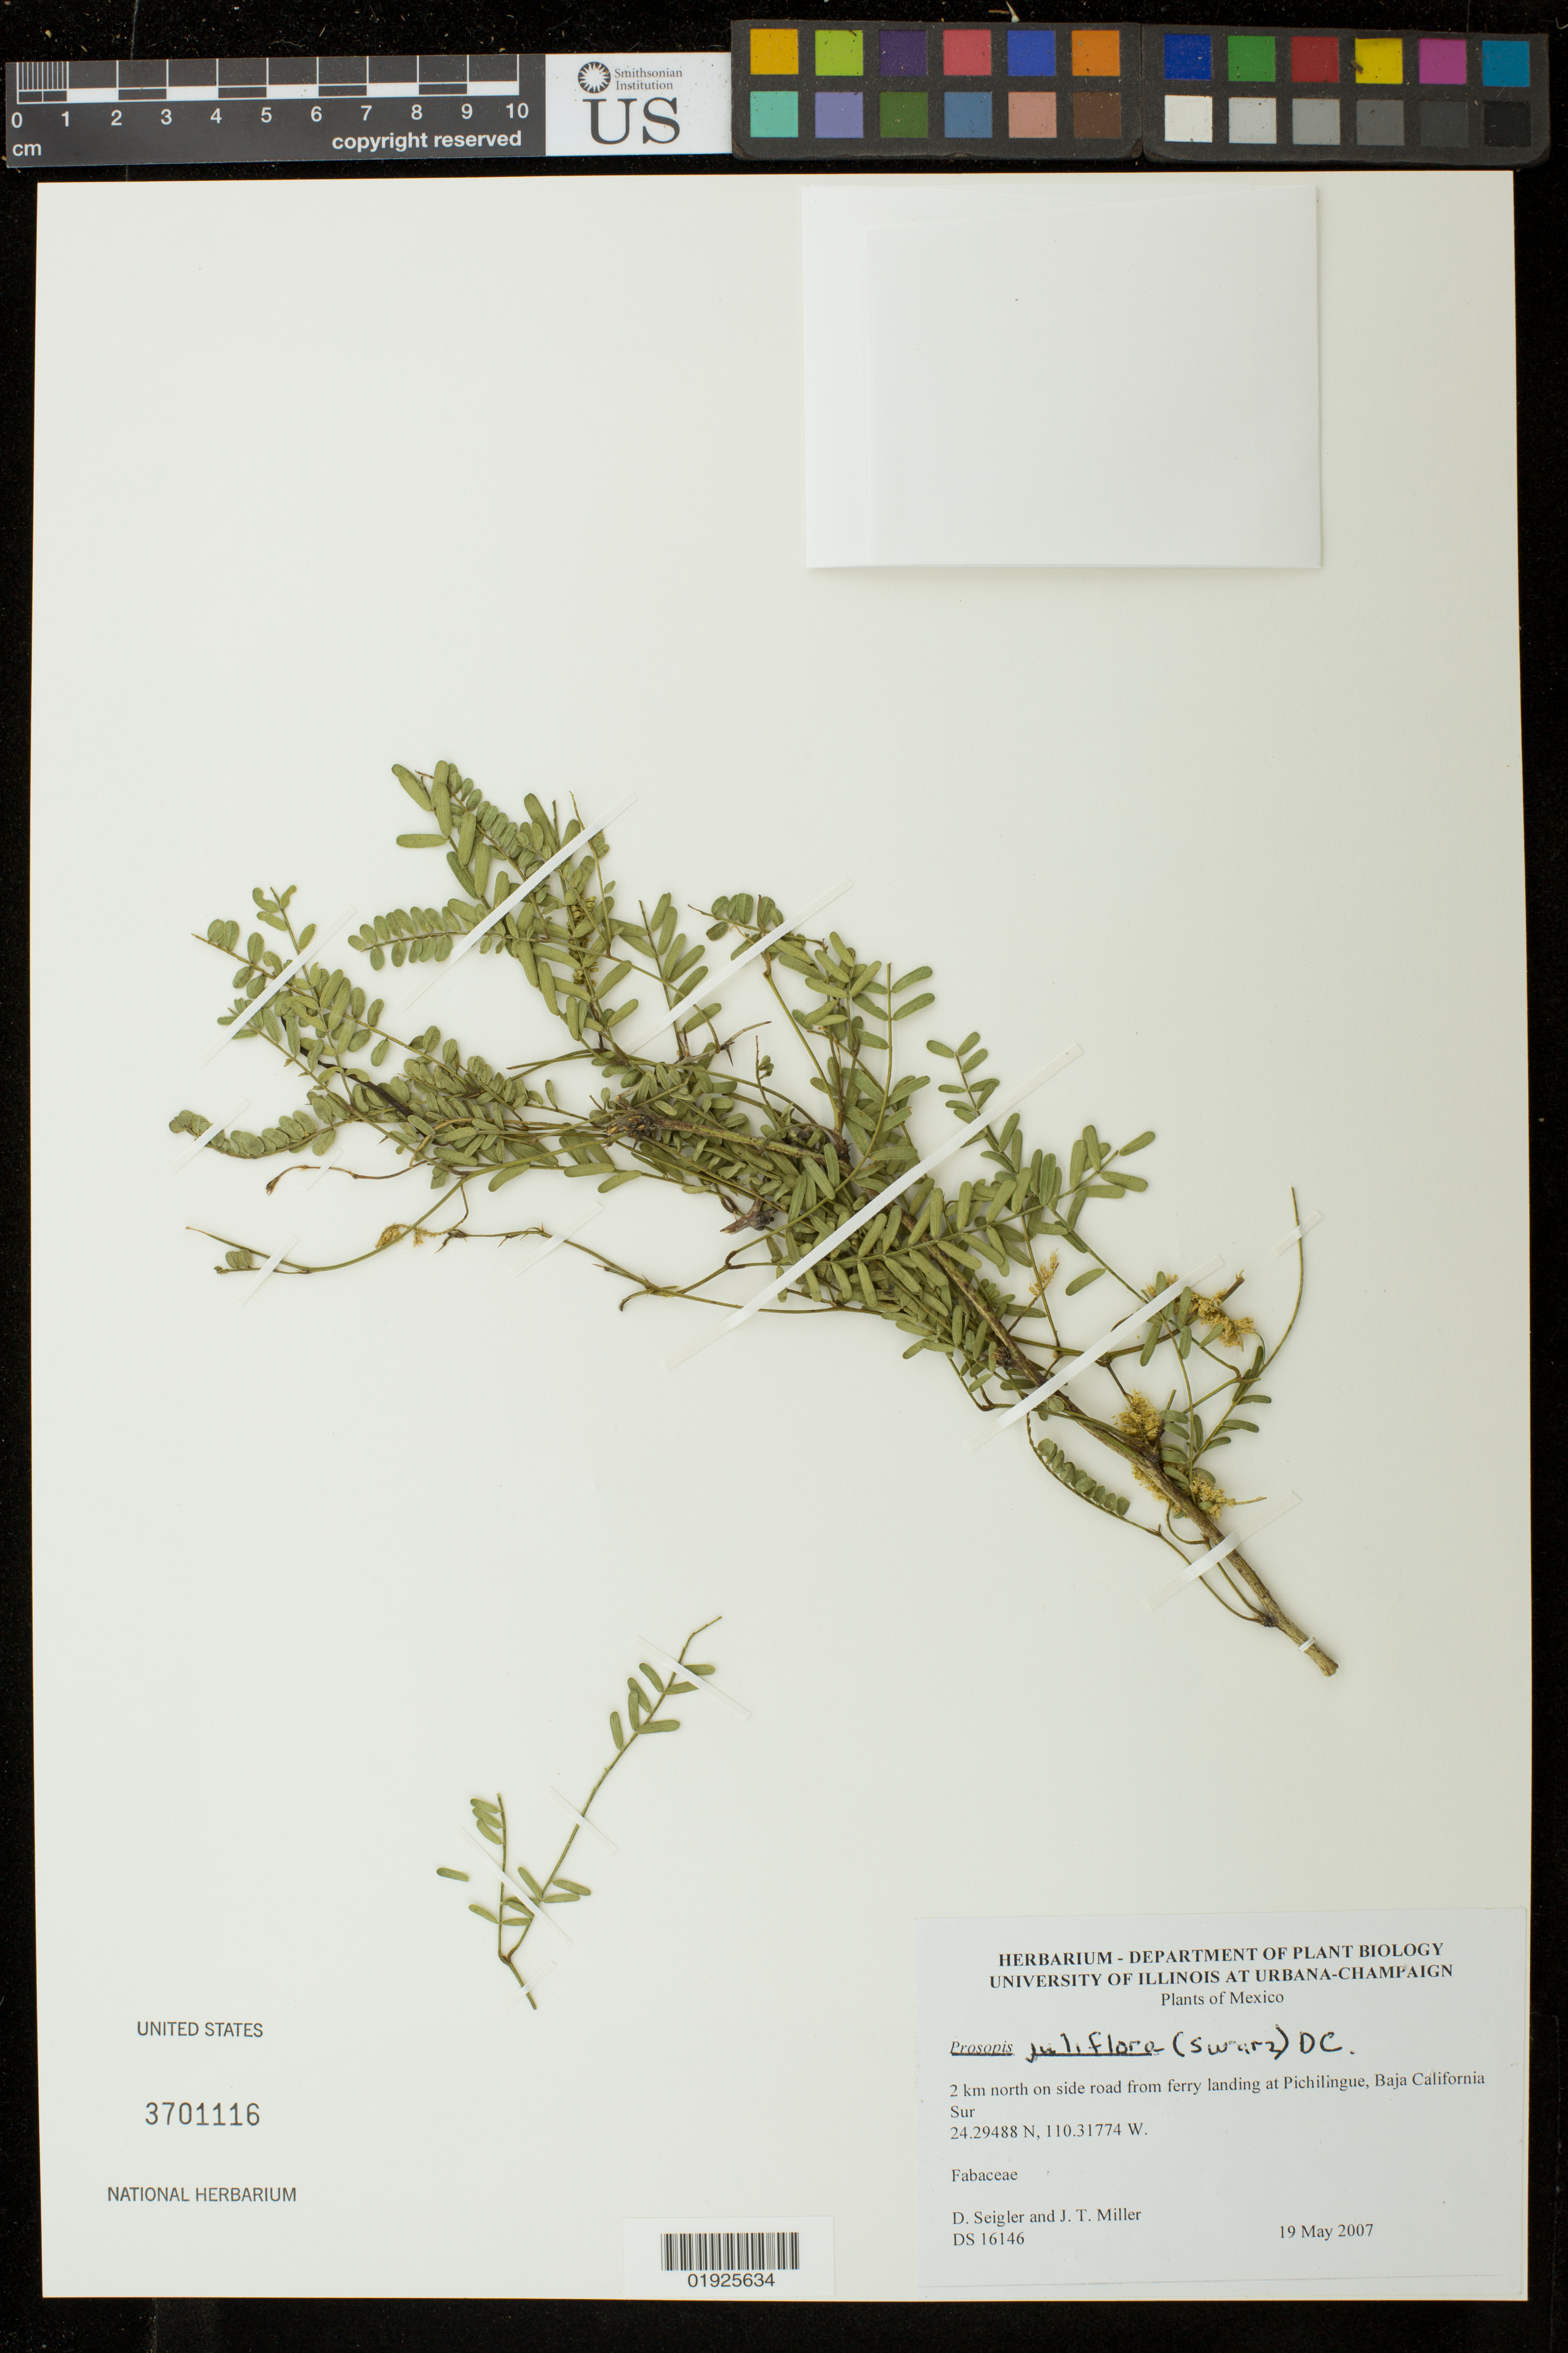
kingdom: Plantae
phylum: Tracheophyta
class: Magnoliopsida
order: Fabales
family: Fabaceae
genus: Neltuma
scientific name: Neltuma juliflora var. juliflora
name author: (Sw.) Raf.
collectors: D. S. Seigler & J. T. Miller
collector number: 16146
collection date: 2007-05-19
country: Mexico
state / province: Baja California Sur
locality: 2 km north on side road from ferry landing at Pichilingue.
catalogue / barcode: US 3701116